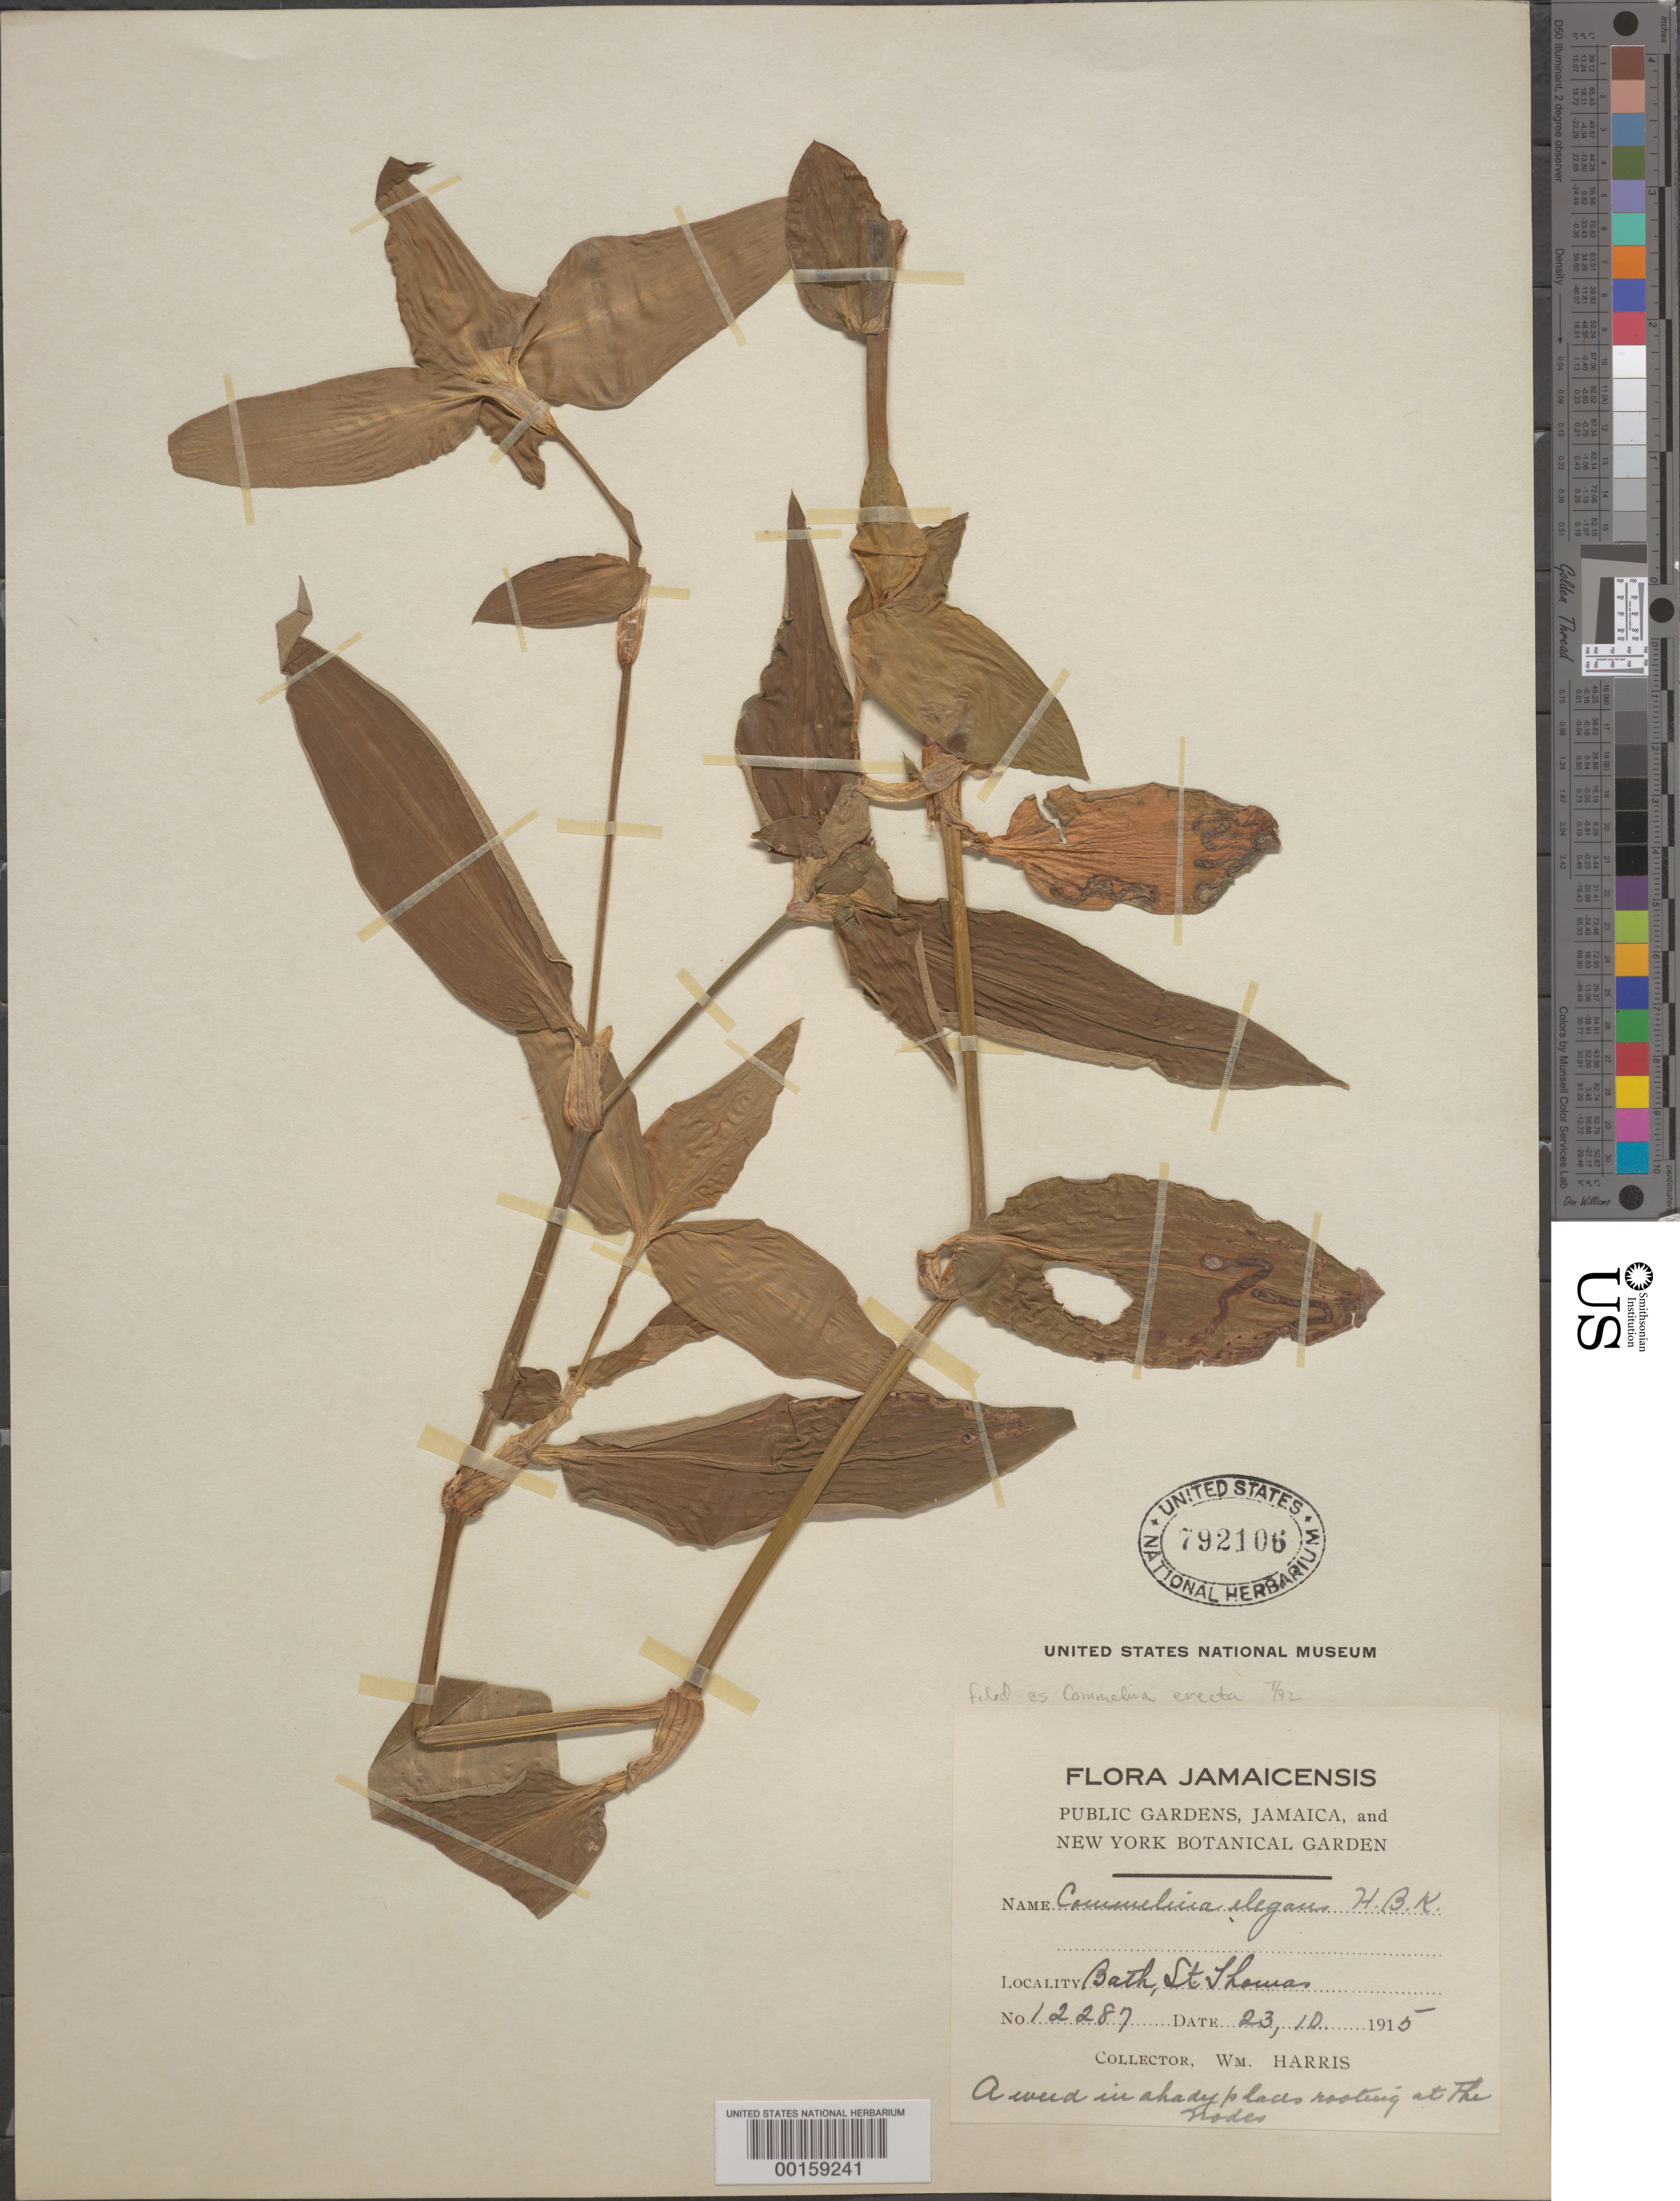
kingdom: Plantae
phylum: Tracheophyta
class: Liliopsida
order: Commelinales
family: Commelinaceae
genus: Commelina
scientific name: Commelina erecta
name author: L.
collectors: W. H. Harris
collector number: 12287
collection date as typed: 23 Oct 1915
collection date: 1915-10-23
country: Jamaica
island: Greater Antilles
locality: Bath, st. thomas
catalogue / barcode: US 792106